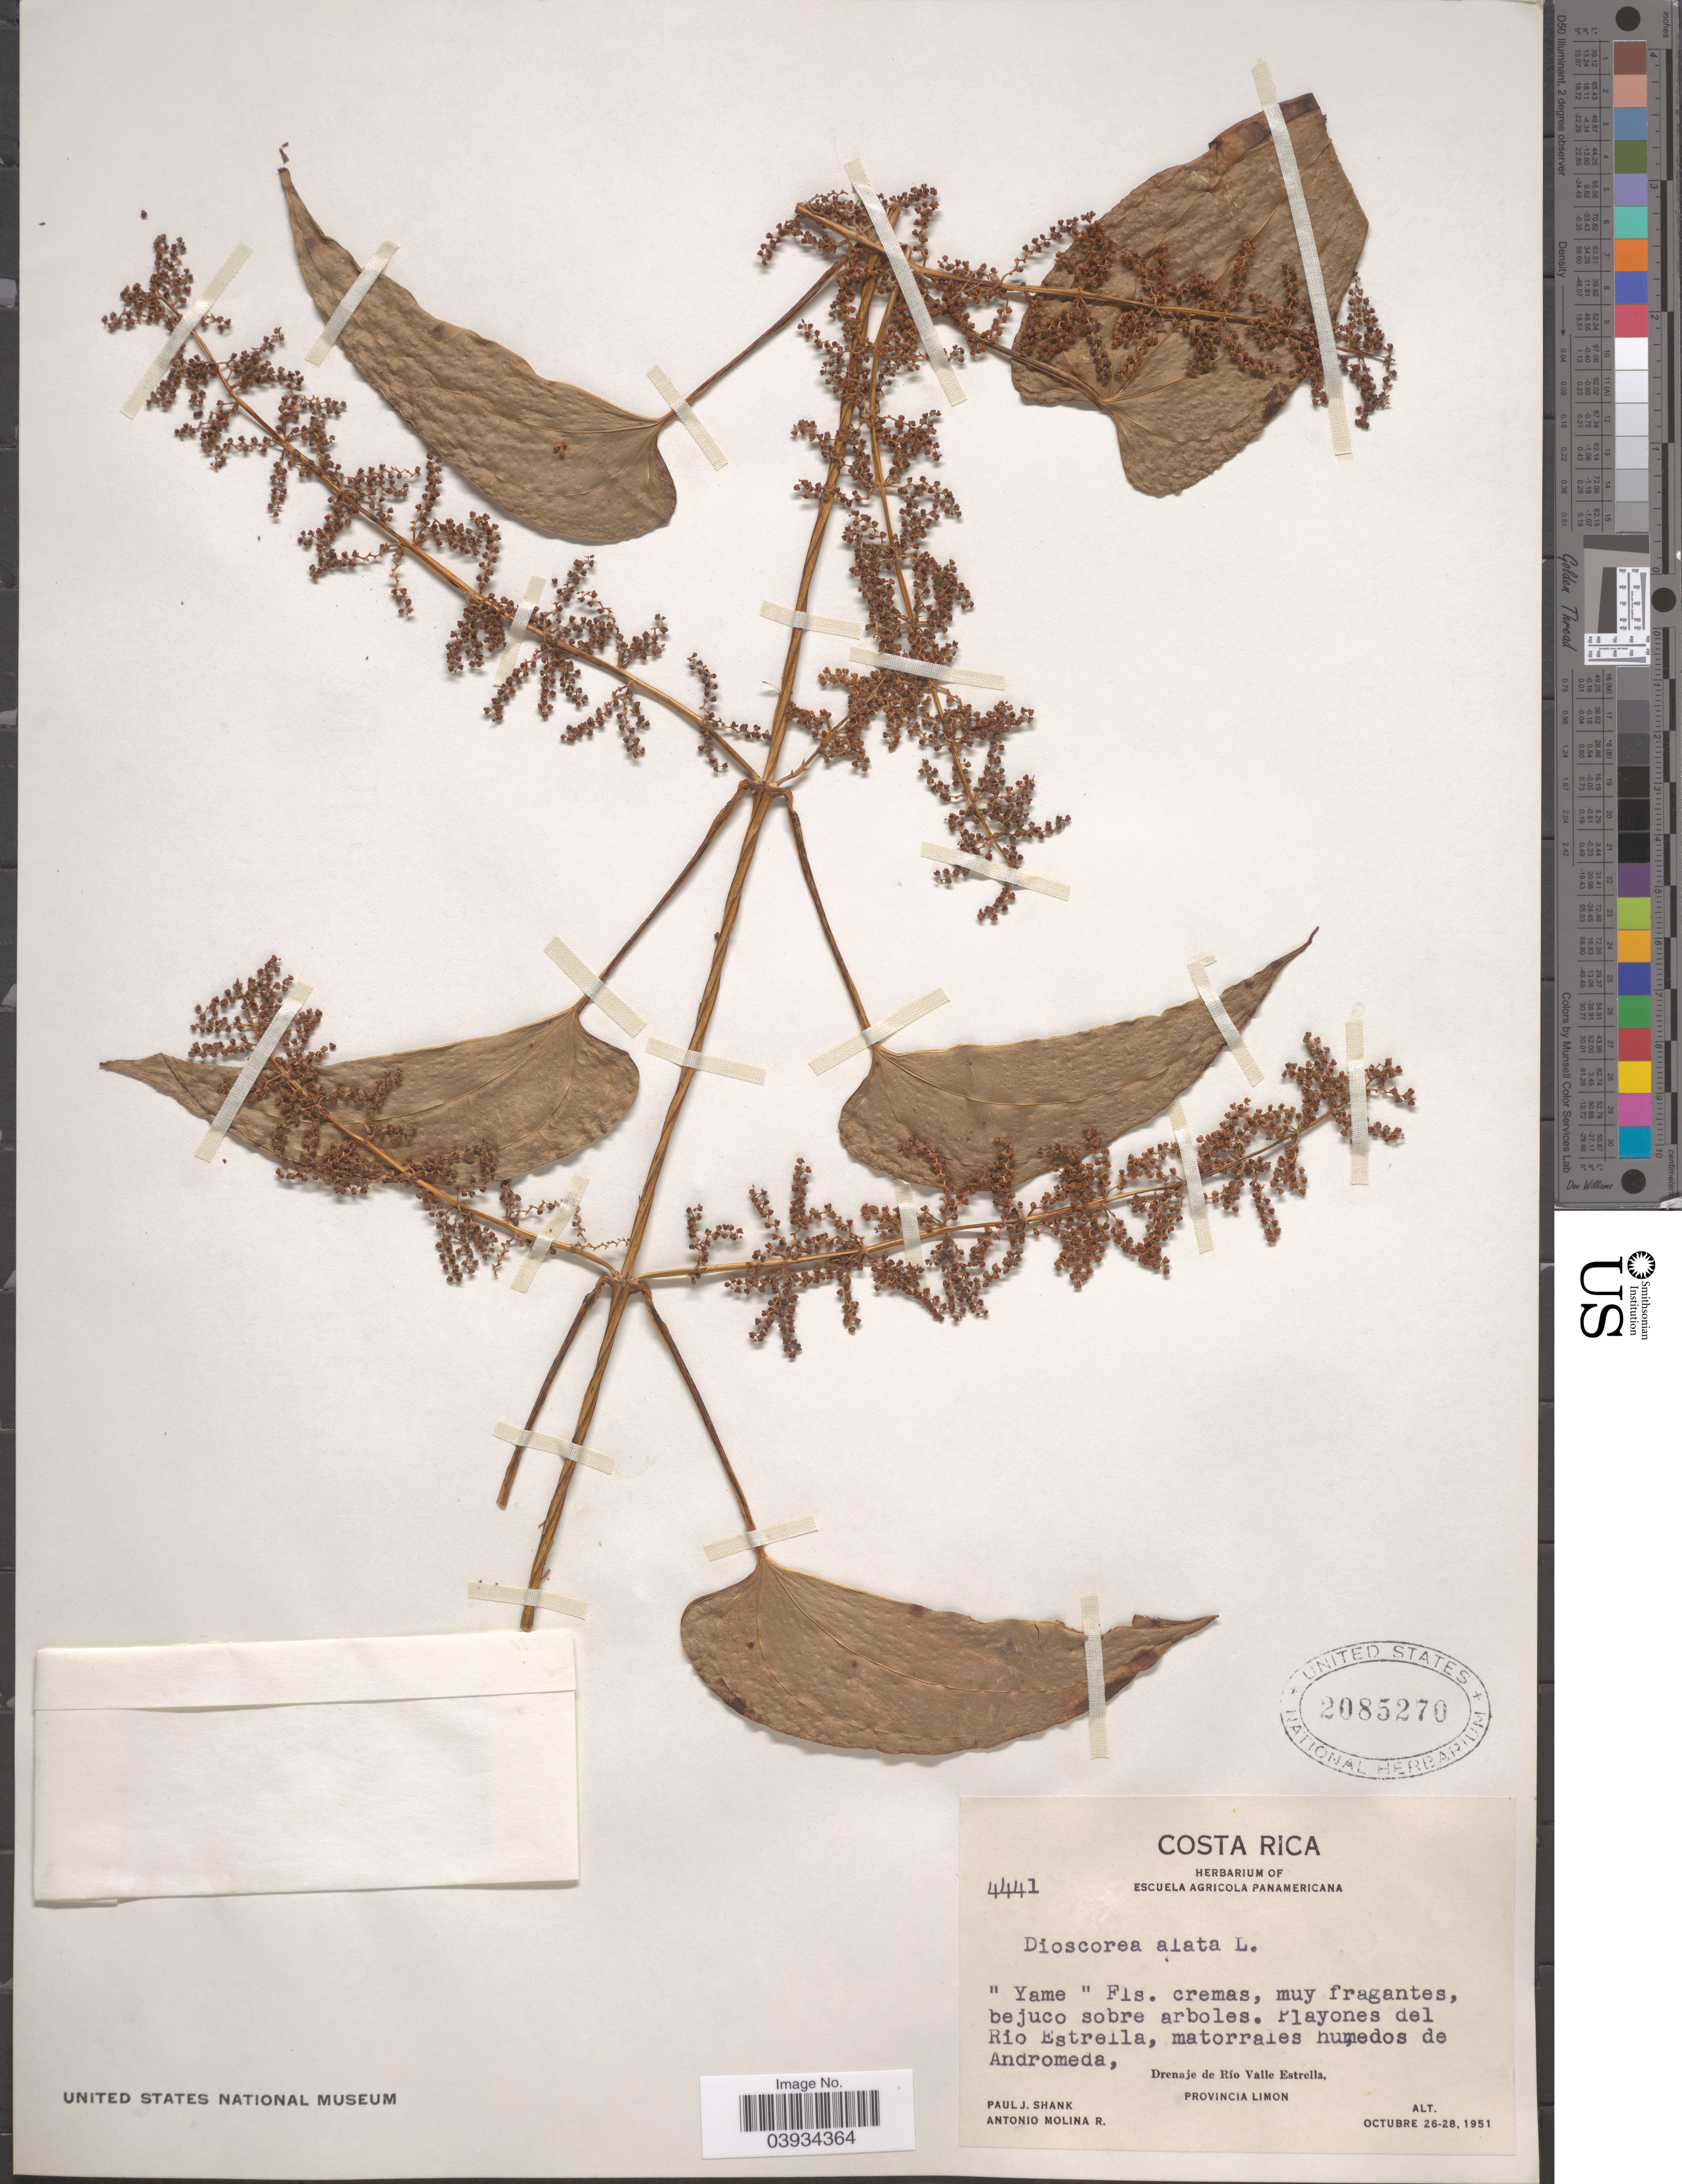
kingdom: Plantae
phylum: Tracheophyta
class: Liliopsida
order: Dioscoreales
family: Dioscoreaceae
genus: Dioscorea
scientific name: Dioscorea alata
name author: L.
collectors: P. J. Shank & A. Molina R.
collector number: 4441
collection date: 1951-10-26/1951-10-28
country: Costa Rica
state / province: Limón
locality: Playones del Rio Estrella, matorrales humedos de Andromeda, Drenaje de Río Valle Estrella.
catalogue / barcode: US 2085270